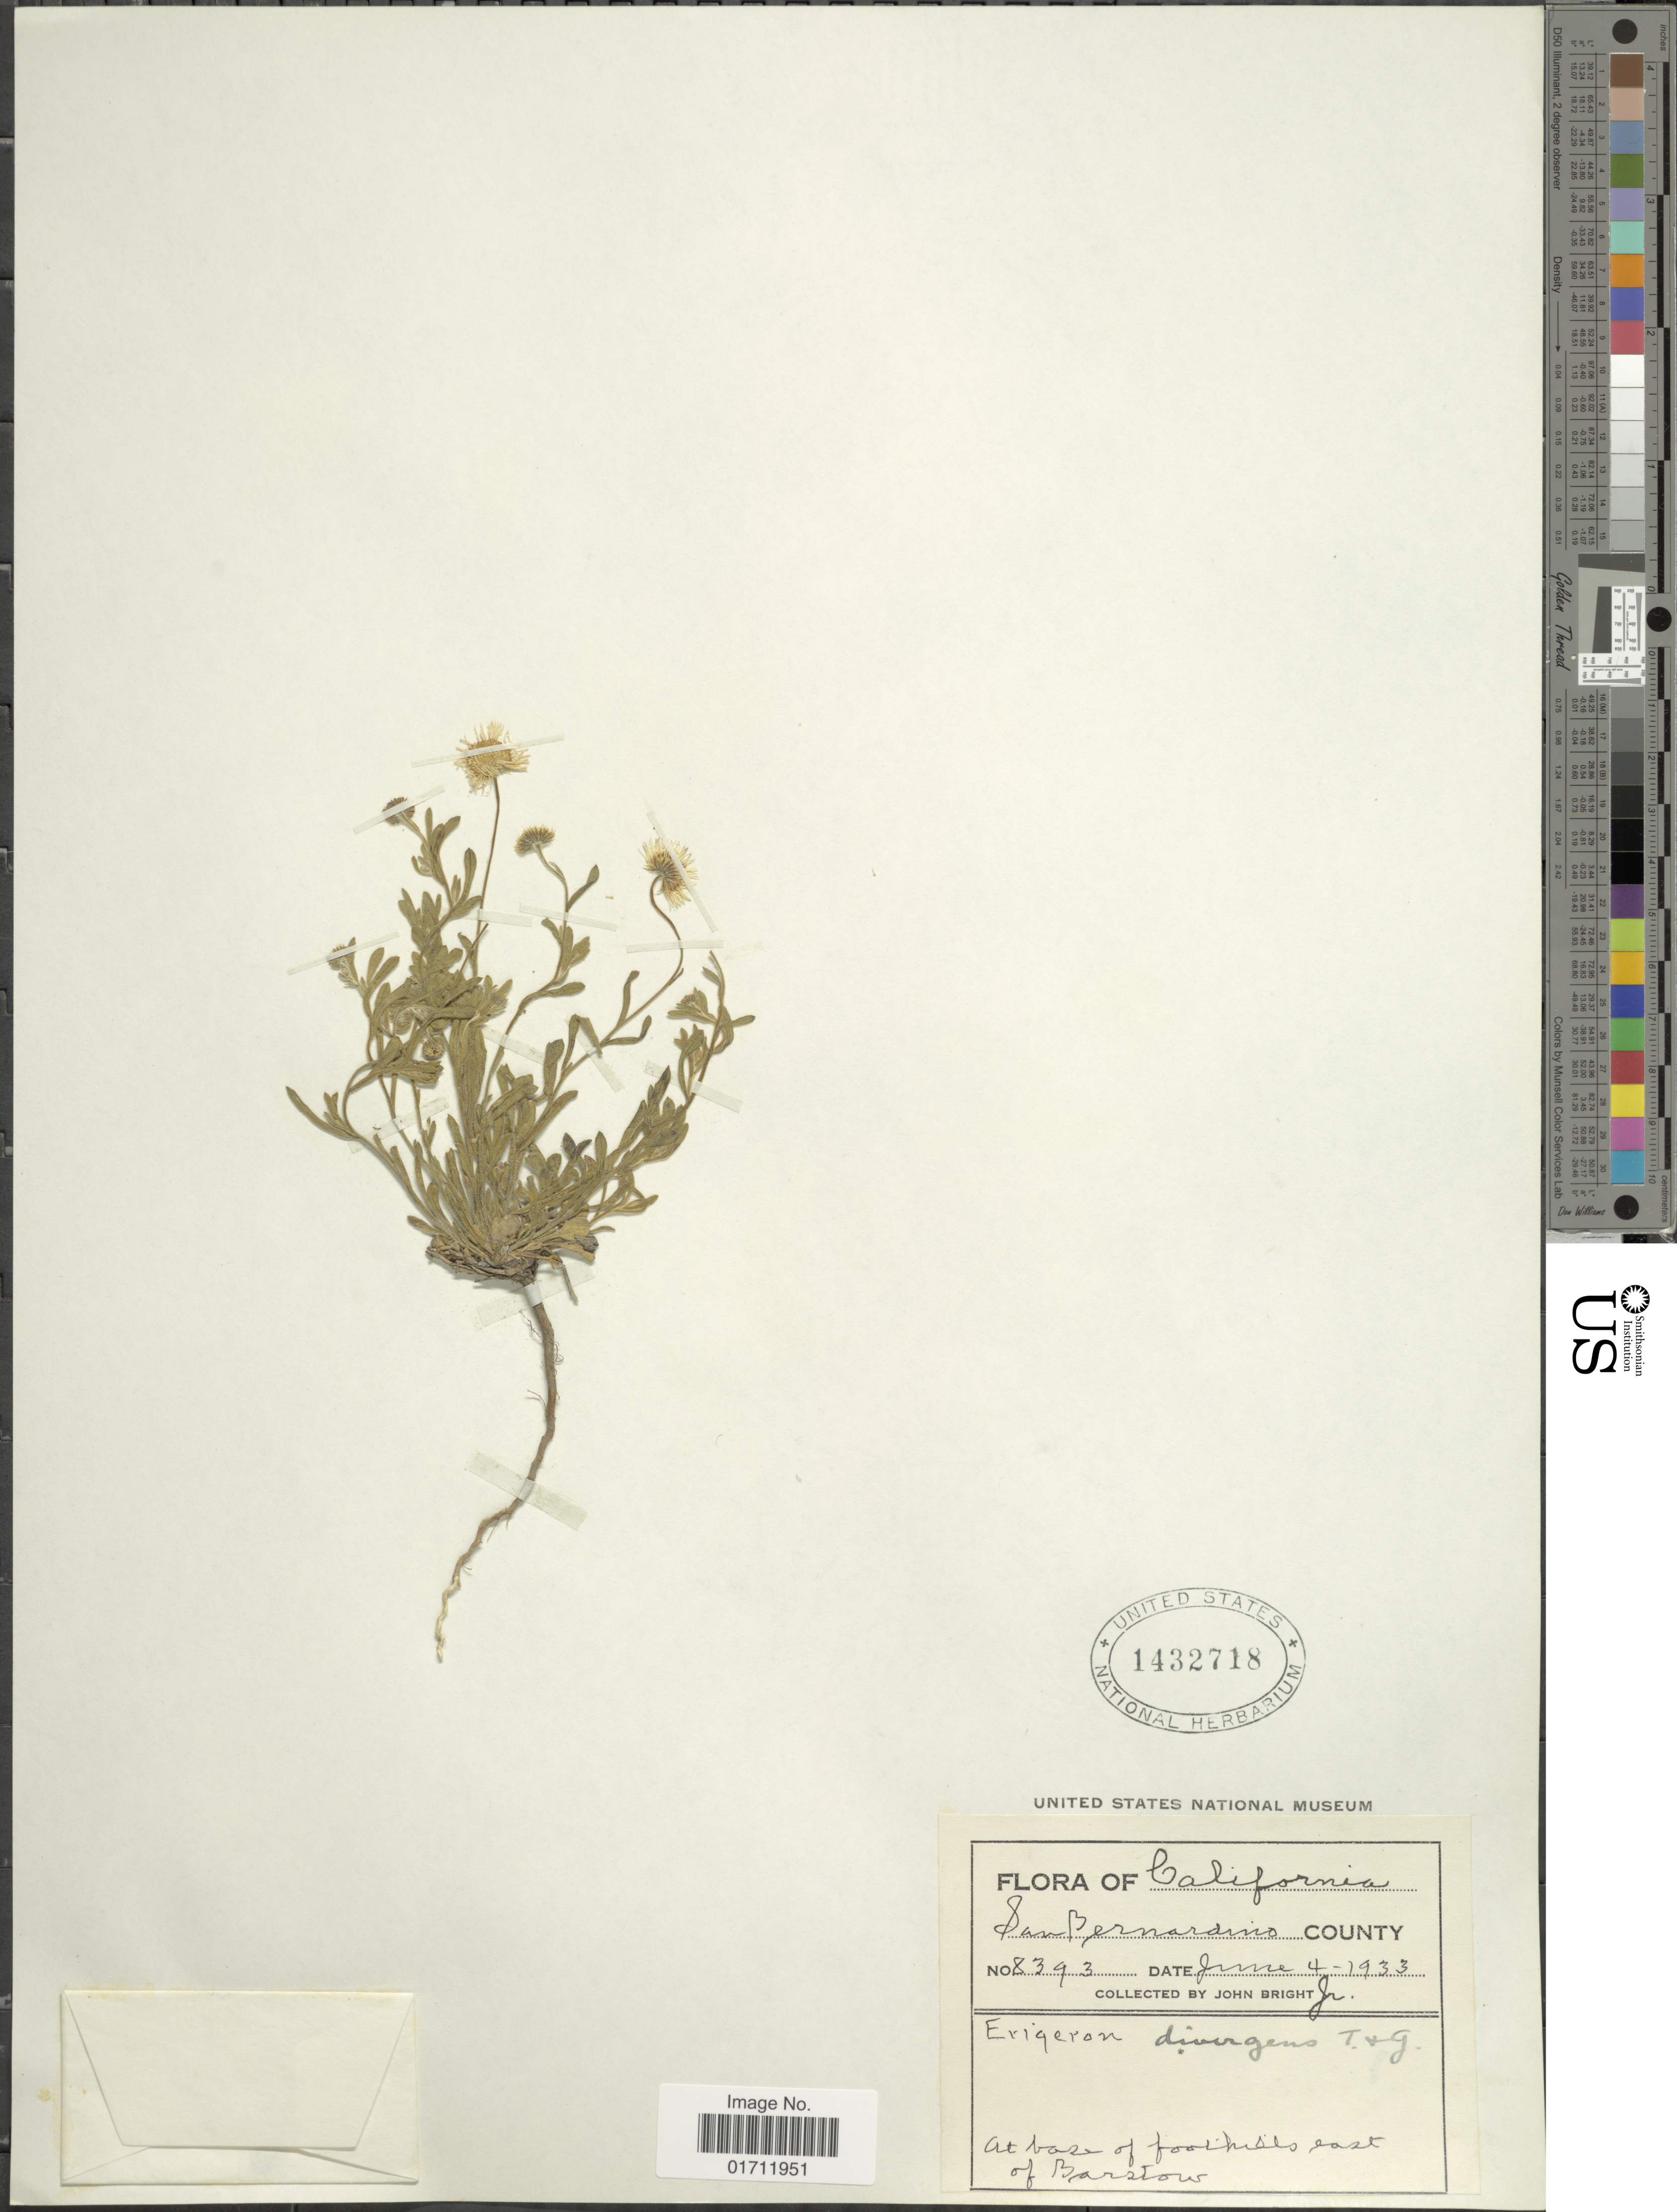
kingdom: Plantae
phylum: Tracheophyta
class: Magnoliopsida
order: Asterales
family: Asteraceae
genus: Erigeron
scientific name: Erigeron divergens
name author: Torr. & A. Gray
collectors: J. Bright Jr.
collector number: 8393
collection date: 1933-06-04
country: United States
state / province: California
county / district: San Bernardino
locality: San Bernardino County, at base of foothills east of Barstow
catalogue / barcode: US 1432718